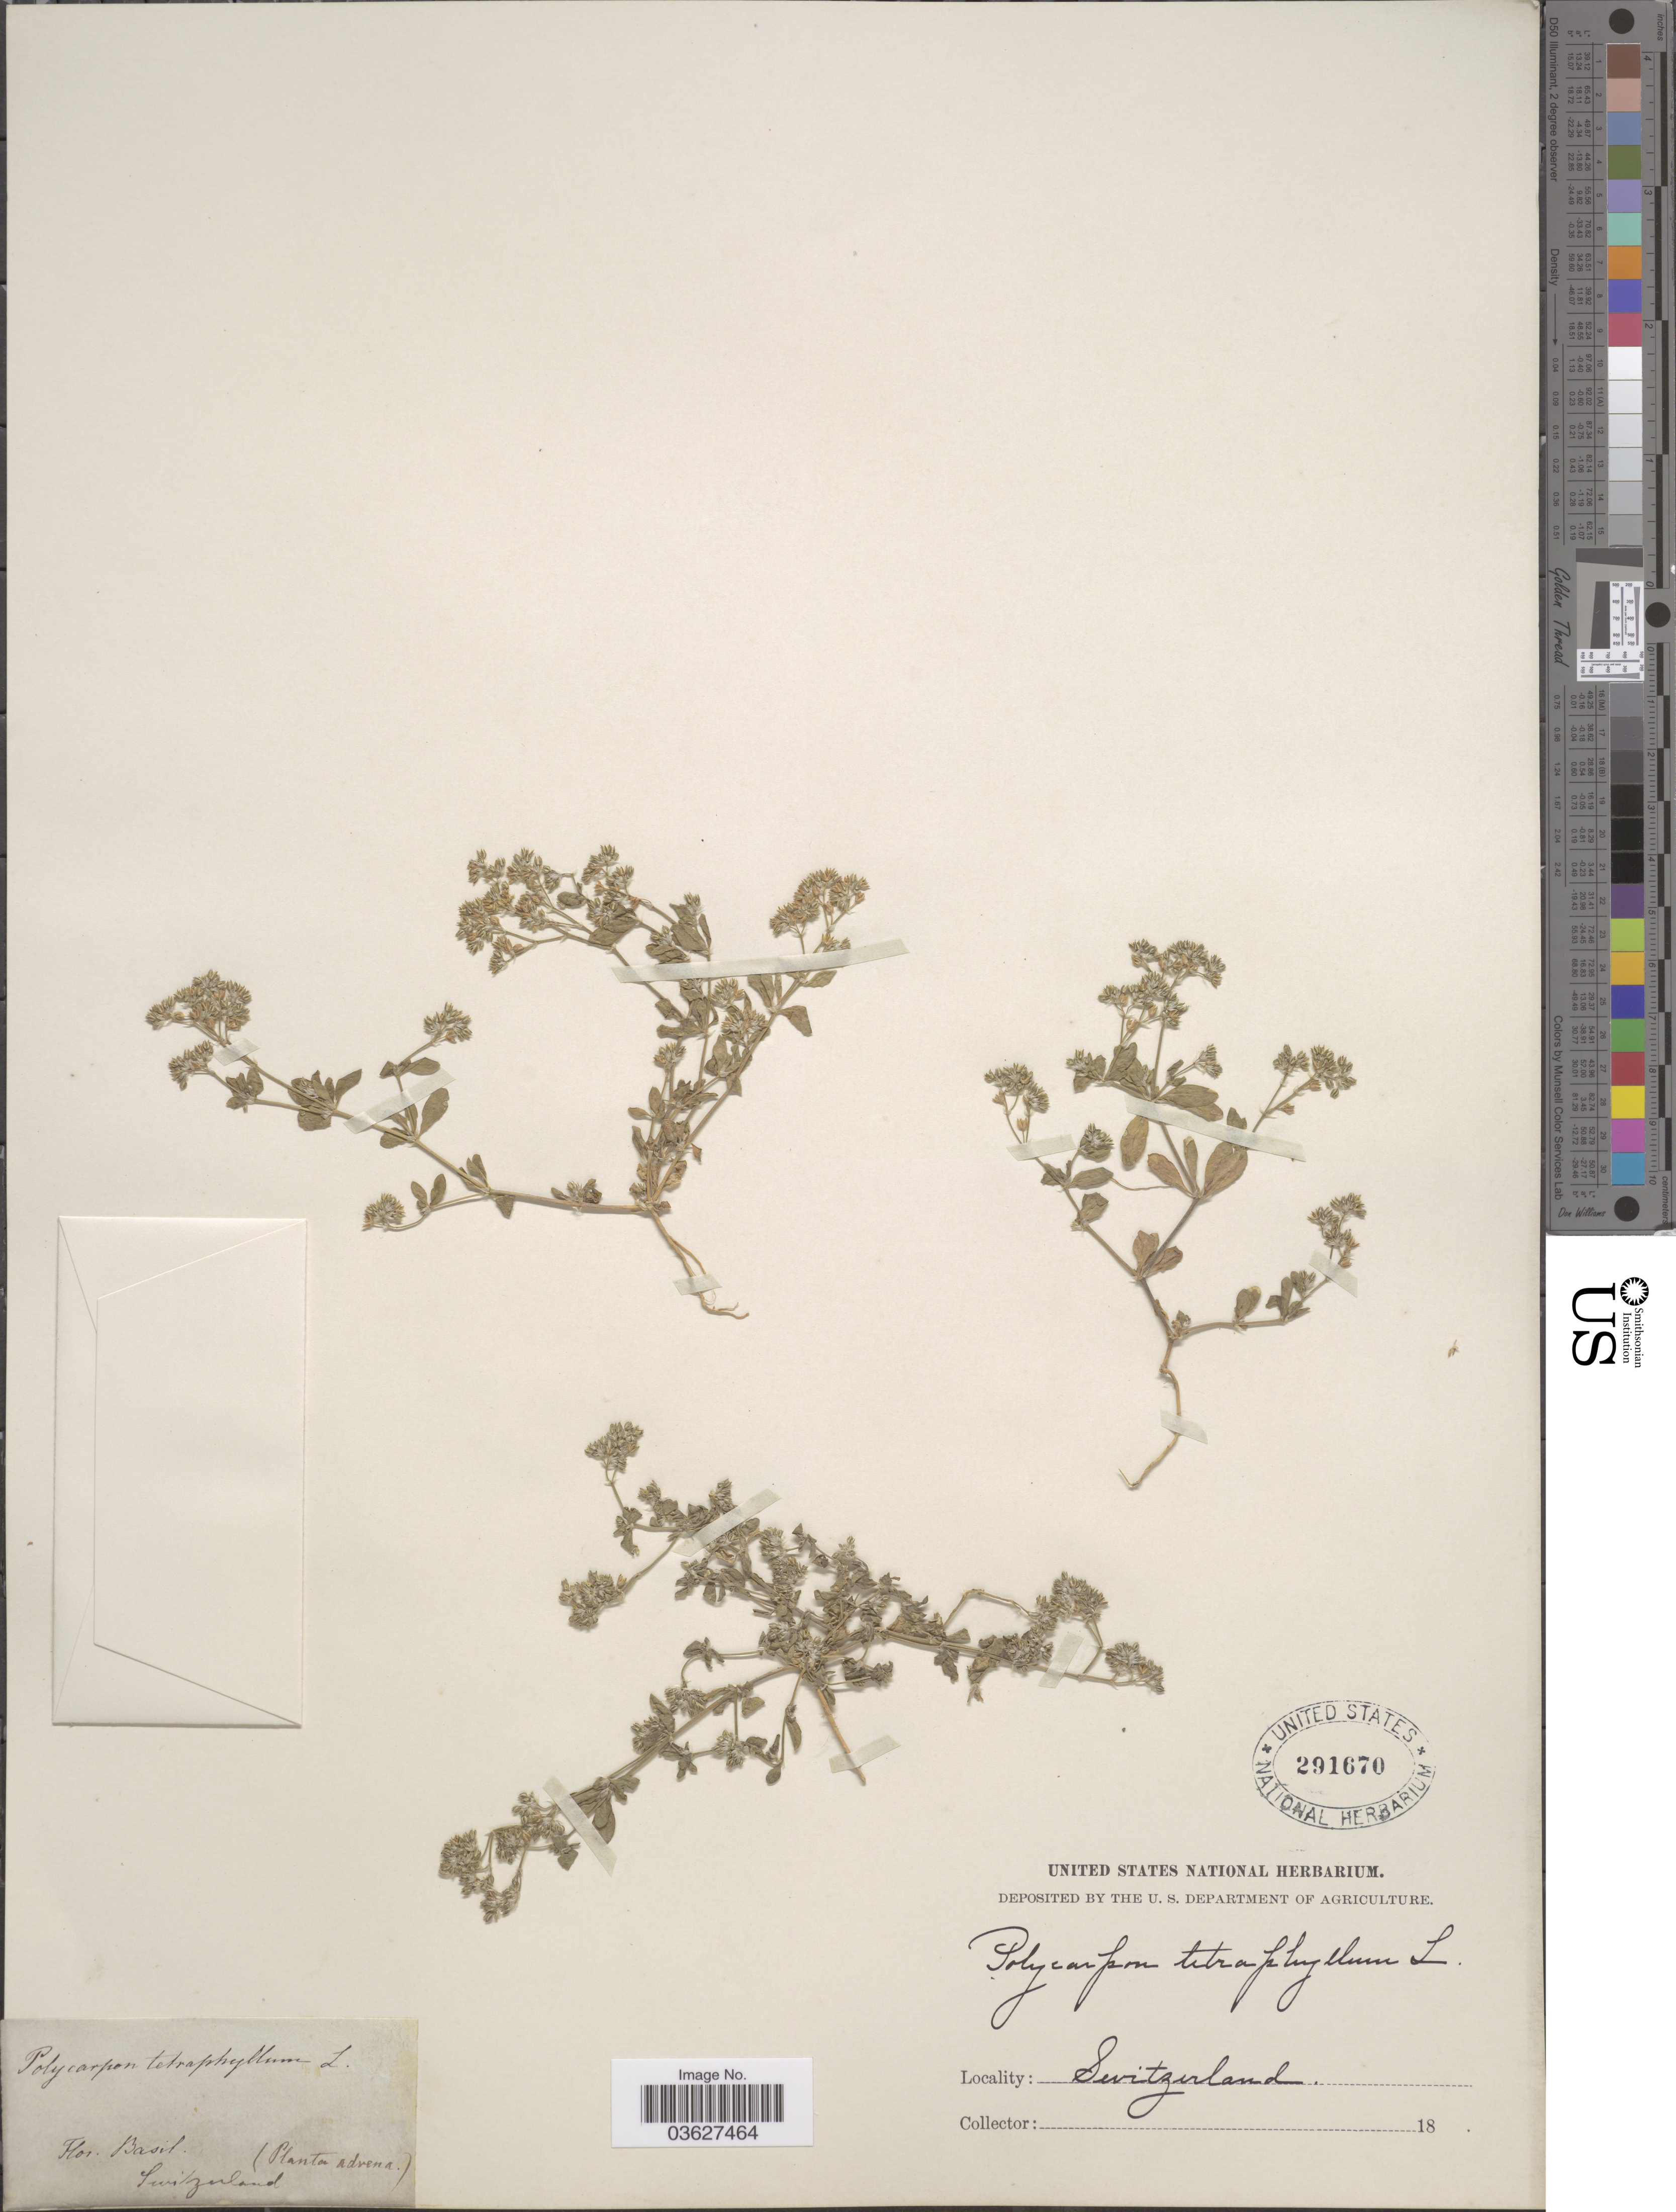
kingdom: Plantae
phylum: Tracheophyta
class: Magnoliopsida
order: Caryophyllales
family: Caryophyllaceae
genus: Polycarpon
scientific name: Polycarpon tetraphyllum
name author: (L.) L.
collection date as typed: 18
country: Switzerland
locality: Flor. Basil. [unsure placement]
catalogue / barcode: US 291670